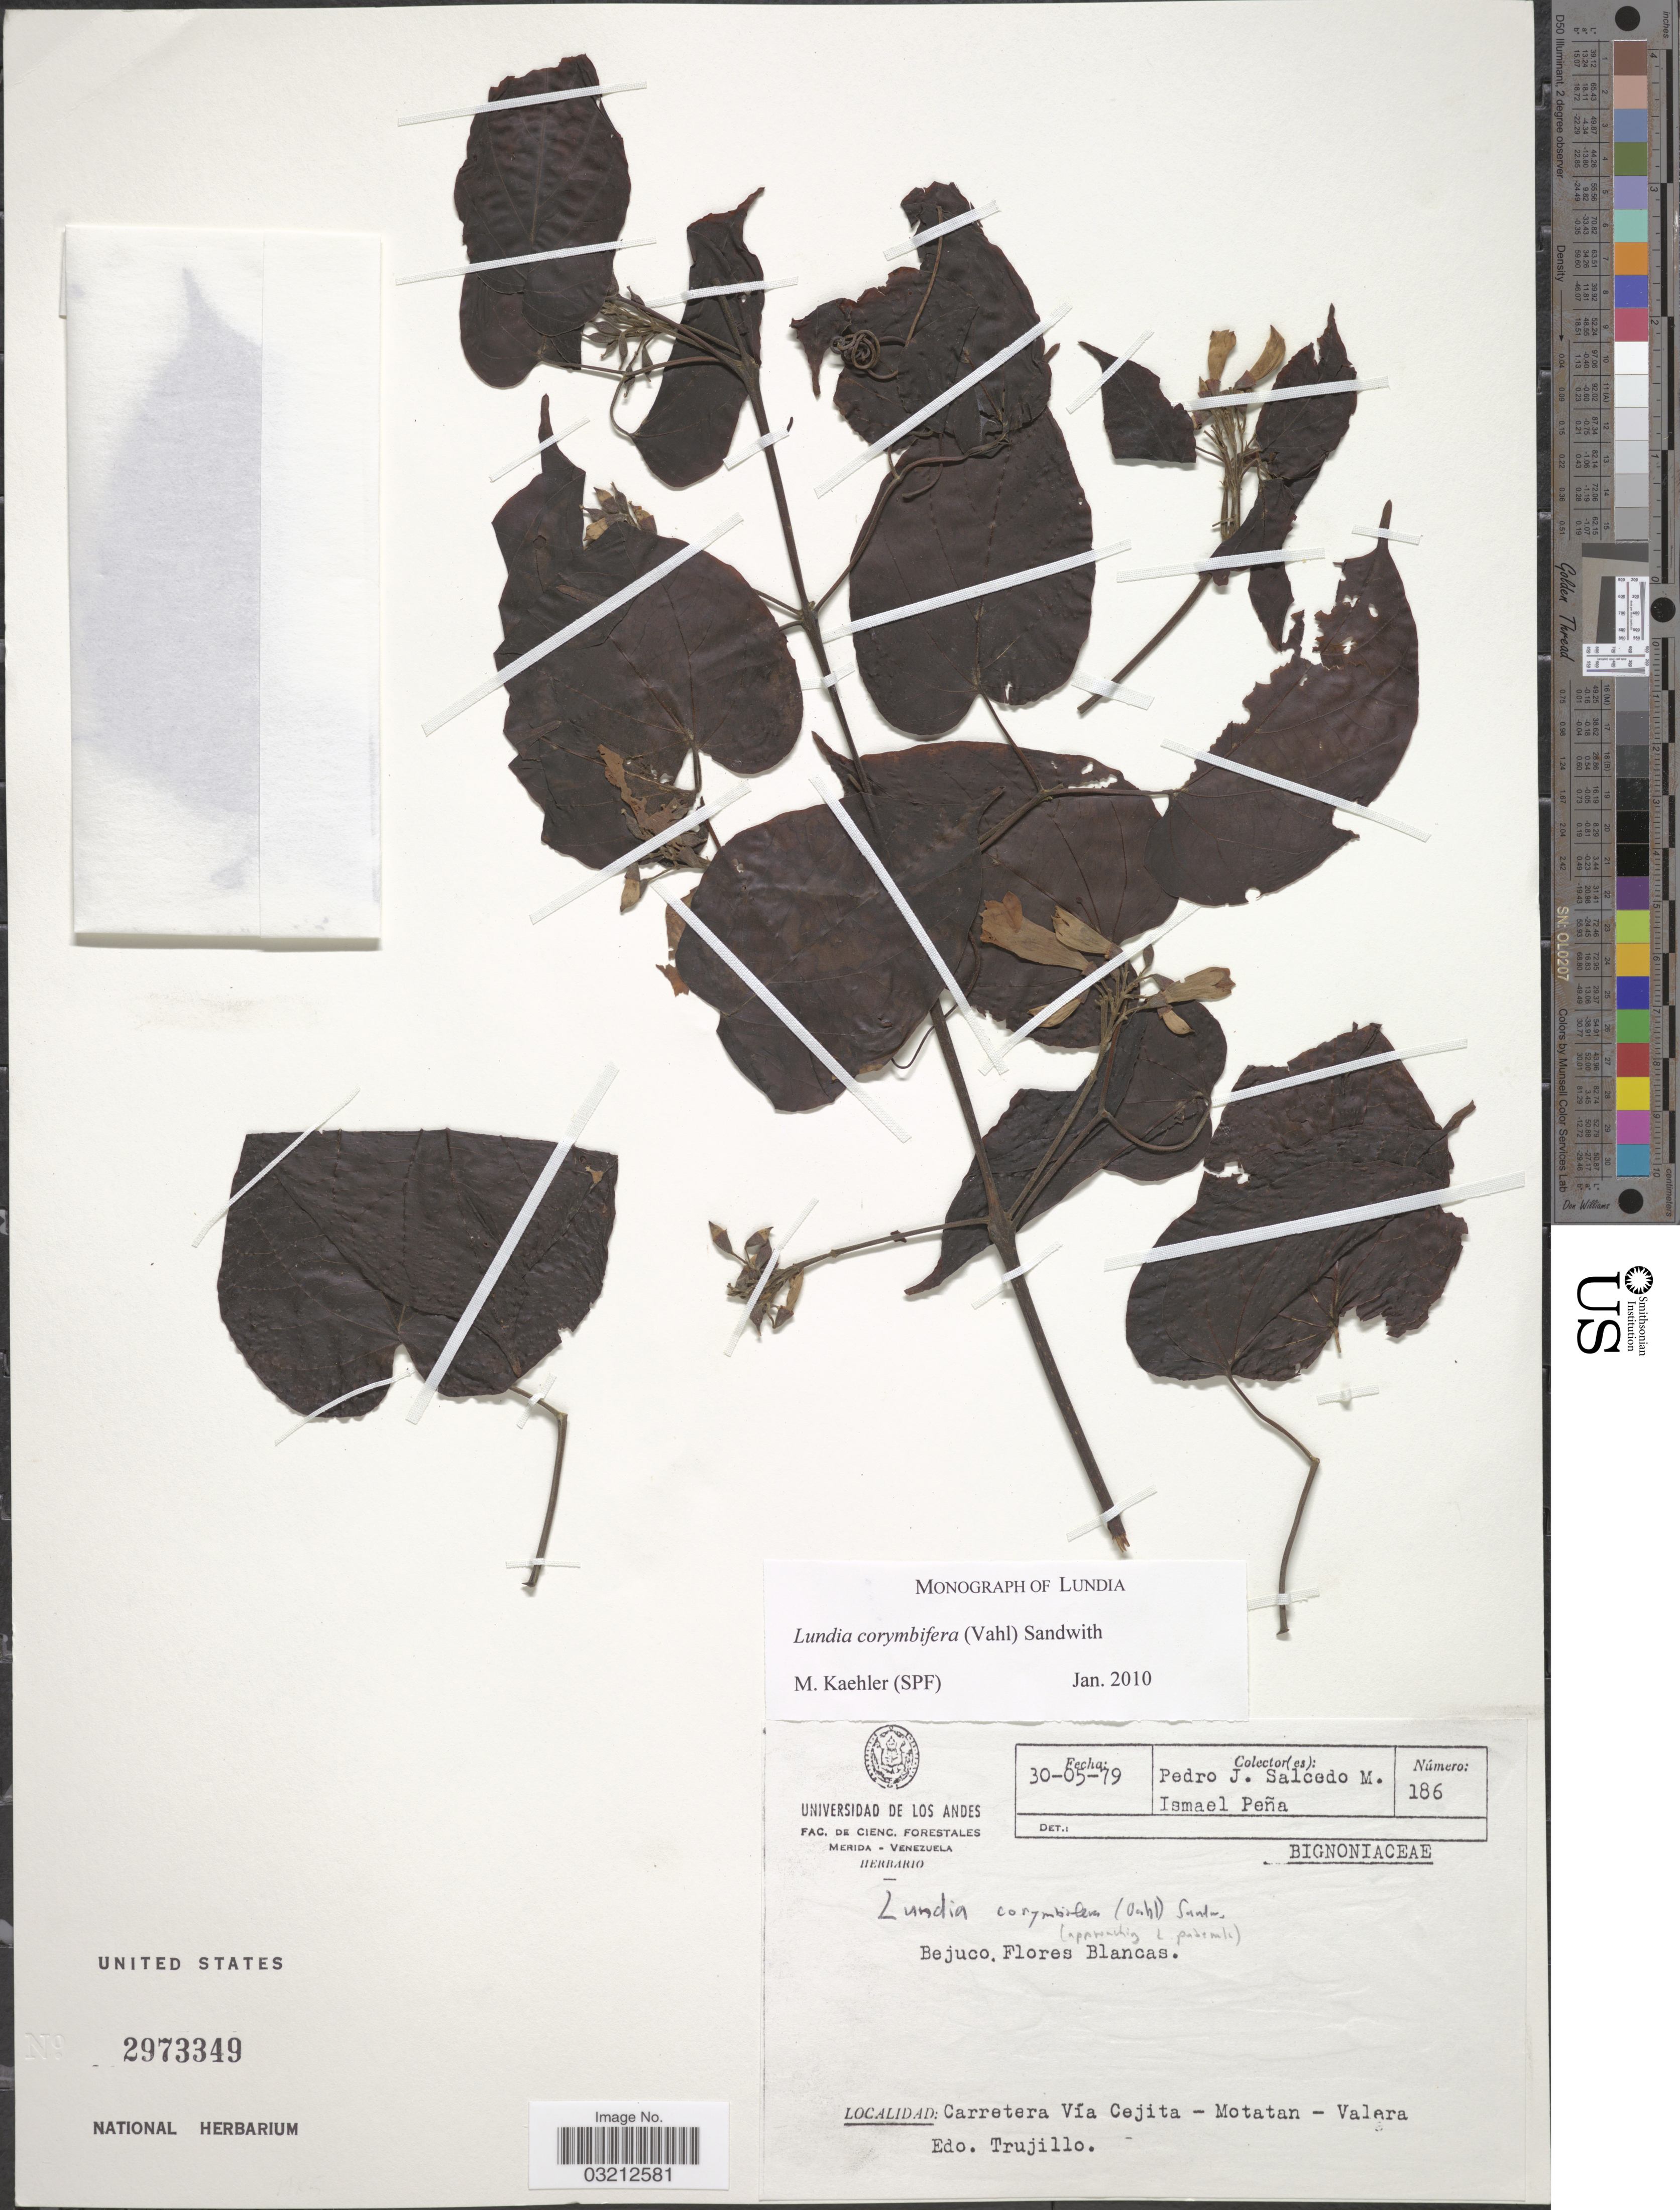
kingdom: Plantae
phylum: Tracheophyta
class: Magnoliopsida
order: Lamiales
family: Bignoniaceae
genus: Lundia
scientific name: Lundia corymbifera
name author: (Vahl) Sandwith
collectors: P. Salcedo & I. Pena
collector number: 186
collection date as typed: Transcribed d/m/y: 30/5/79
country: Venezuela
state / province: Trujillo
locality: Carretera Vía Cejita - Motatan - Valera.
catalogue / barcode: US 2973349